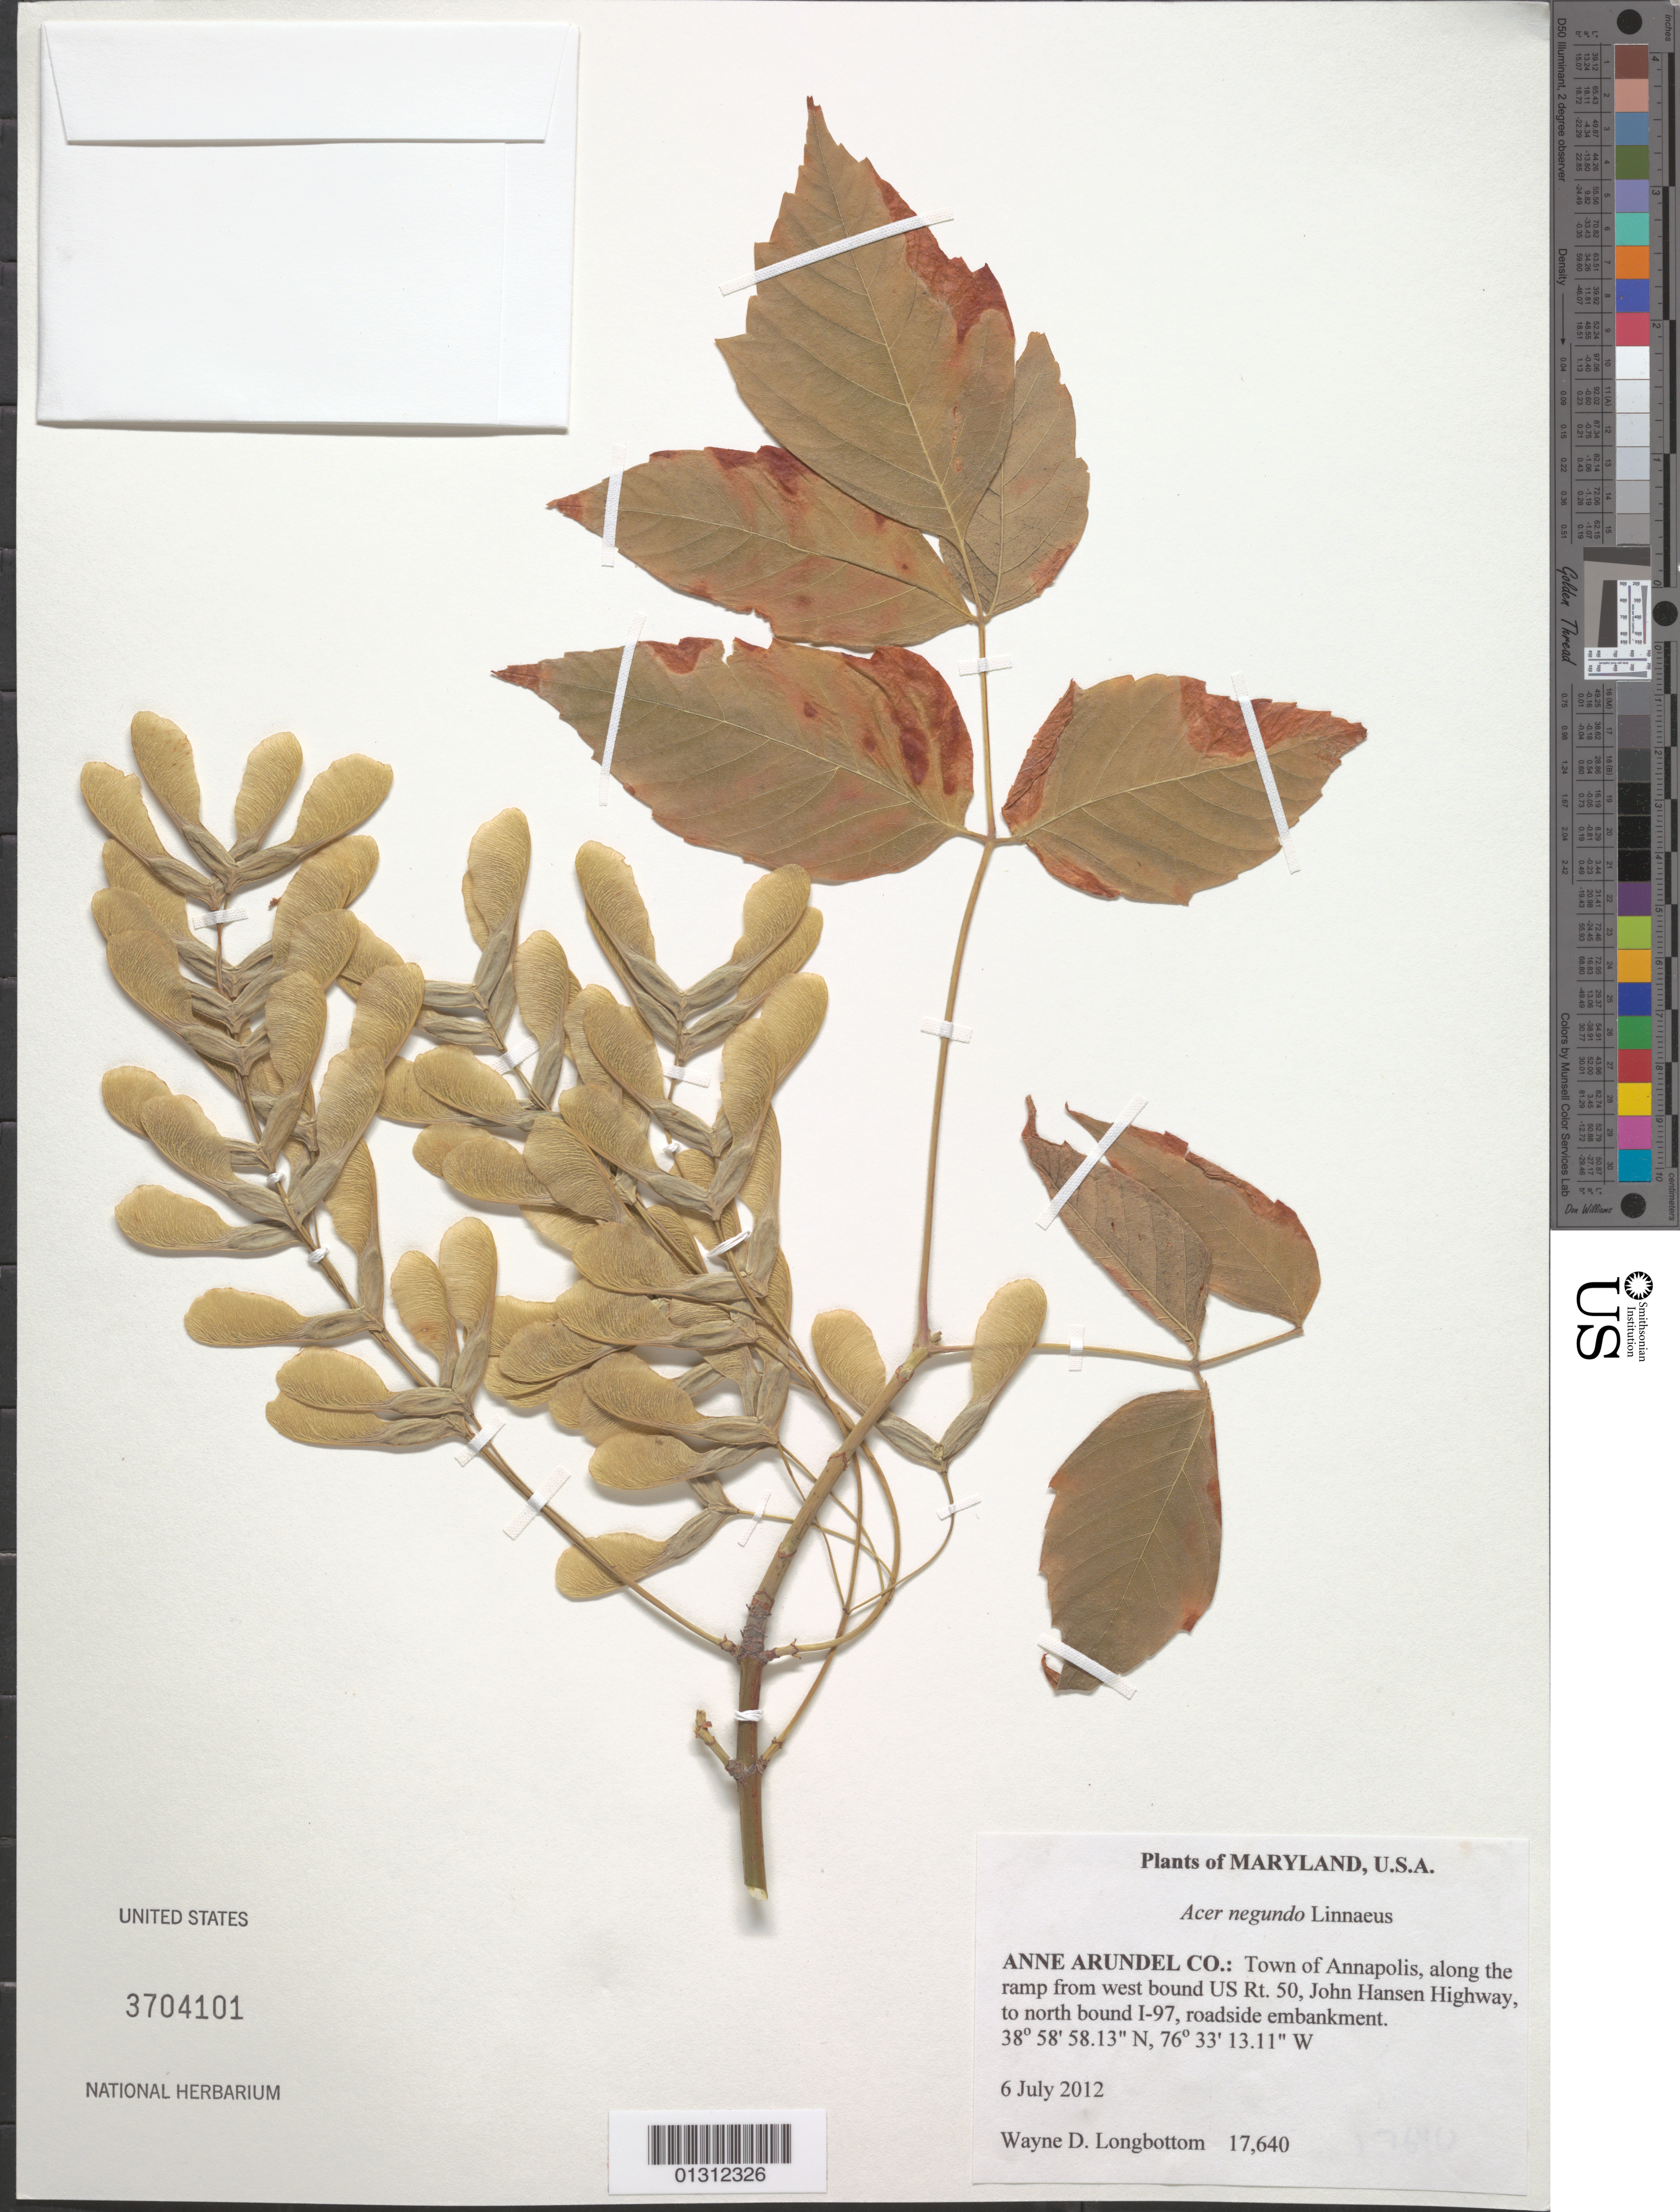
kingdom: Plantae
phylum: Tracheophyta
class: Magnoliopsida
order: Sapindales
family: Sapindaceae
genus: Acer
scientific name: Acer negundo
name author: L.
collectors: W. D. Longbottom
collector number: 17640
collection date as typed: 6 July 2012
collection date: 2012-07-06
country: United States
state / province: Maryland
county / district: Anne Arundel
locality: Town of Annapolis, along the ramp from west bound US Rt. 50, John Hansen Highway, to north bound I-97, roadside embarkment.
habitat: Roadside embarkment.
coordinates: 38 58 58.13 N, 76 33 13.11 W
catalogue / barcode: US 3704101